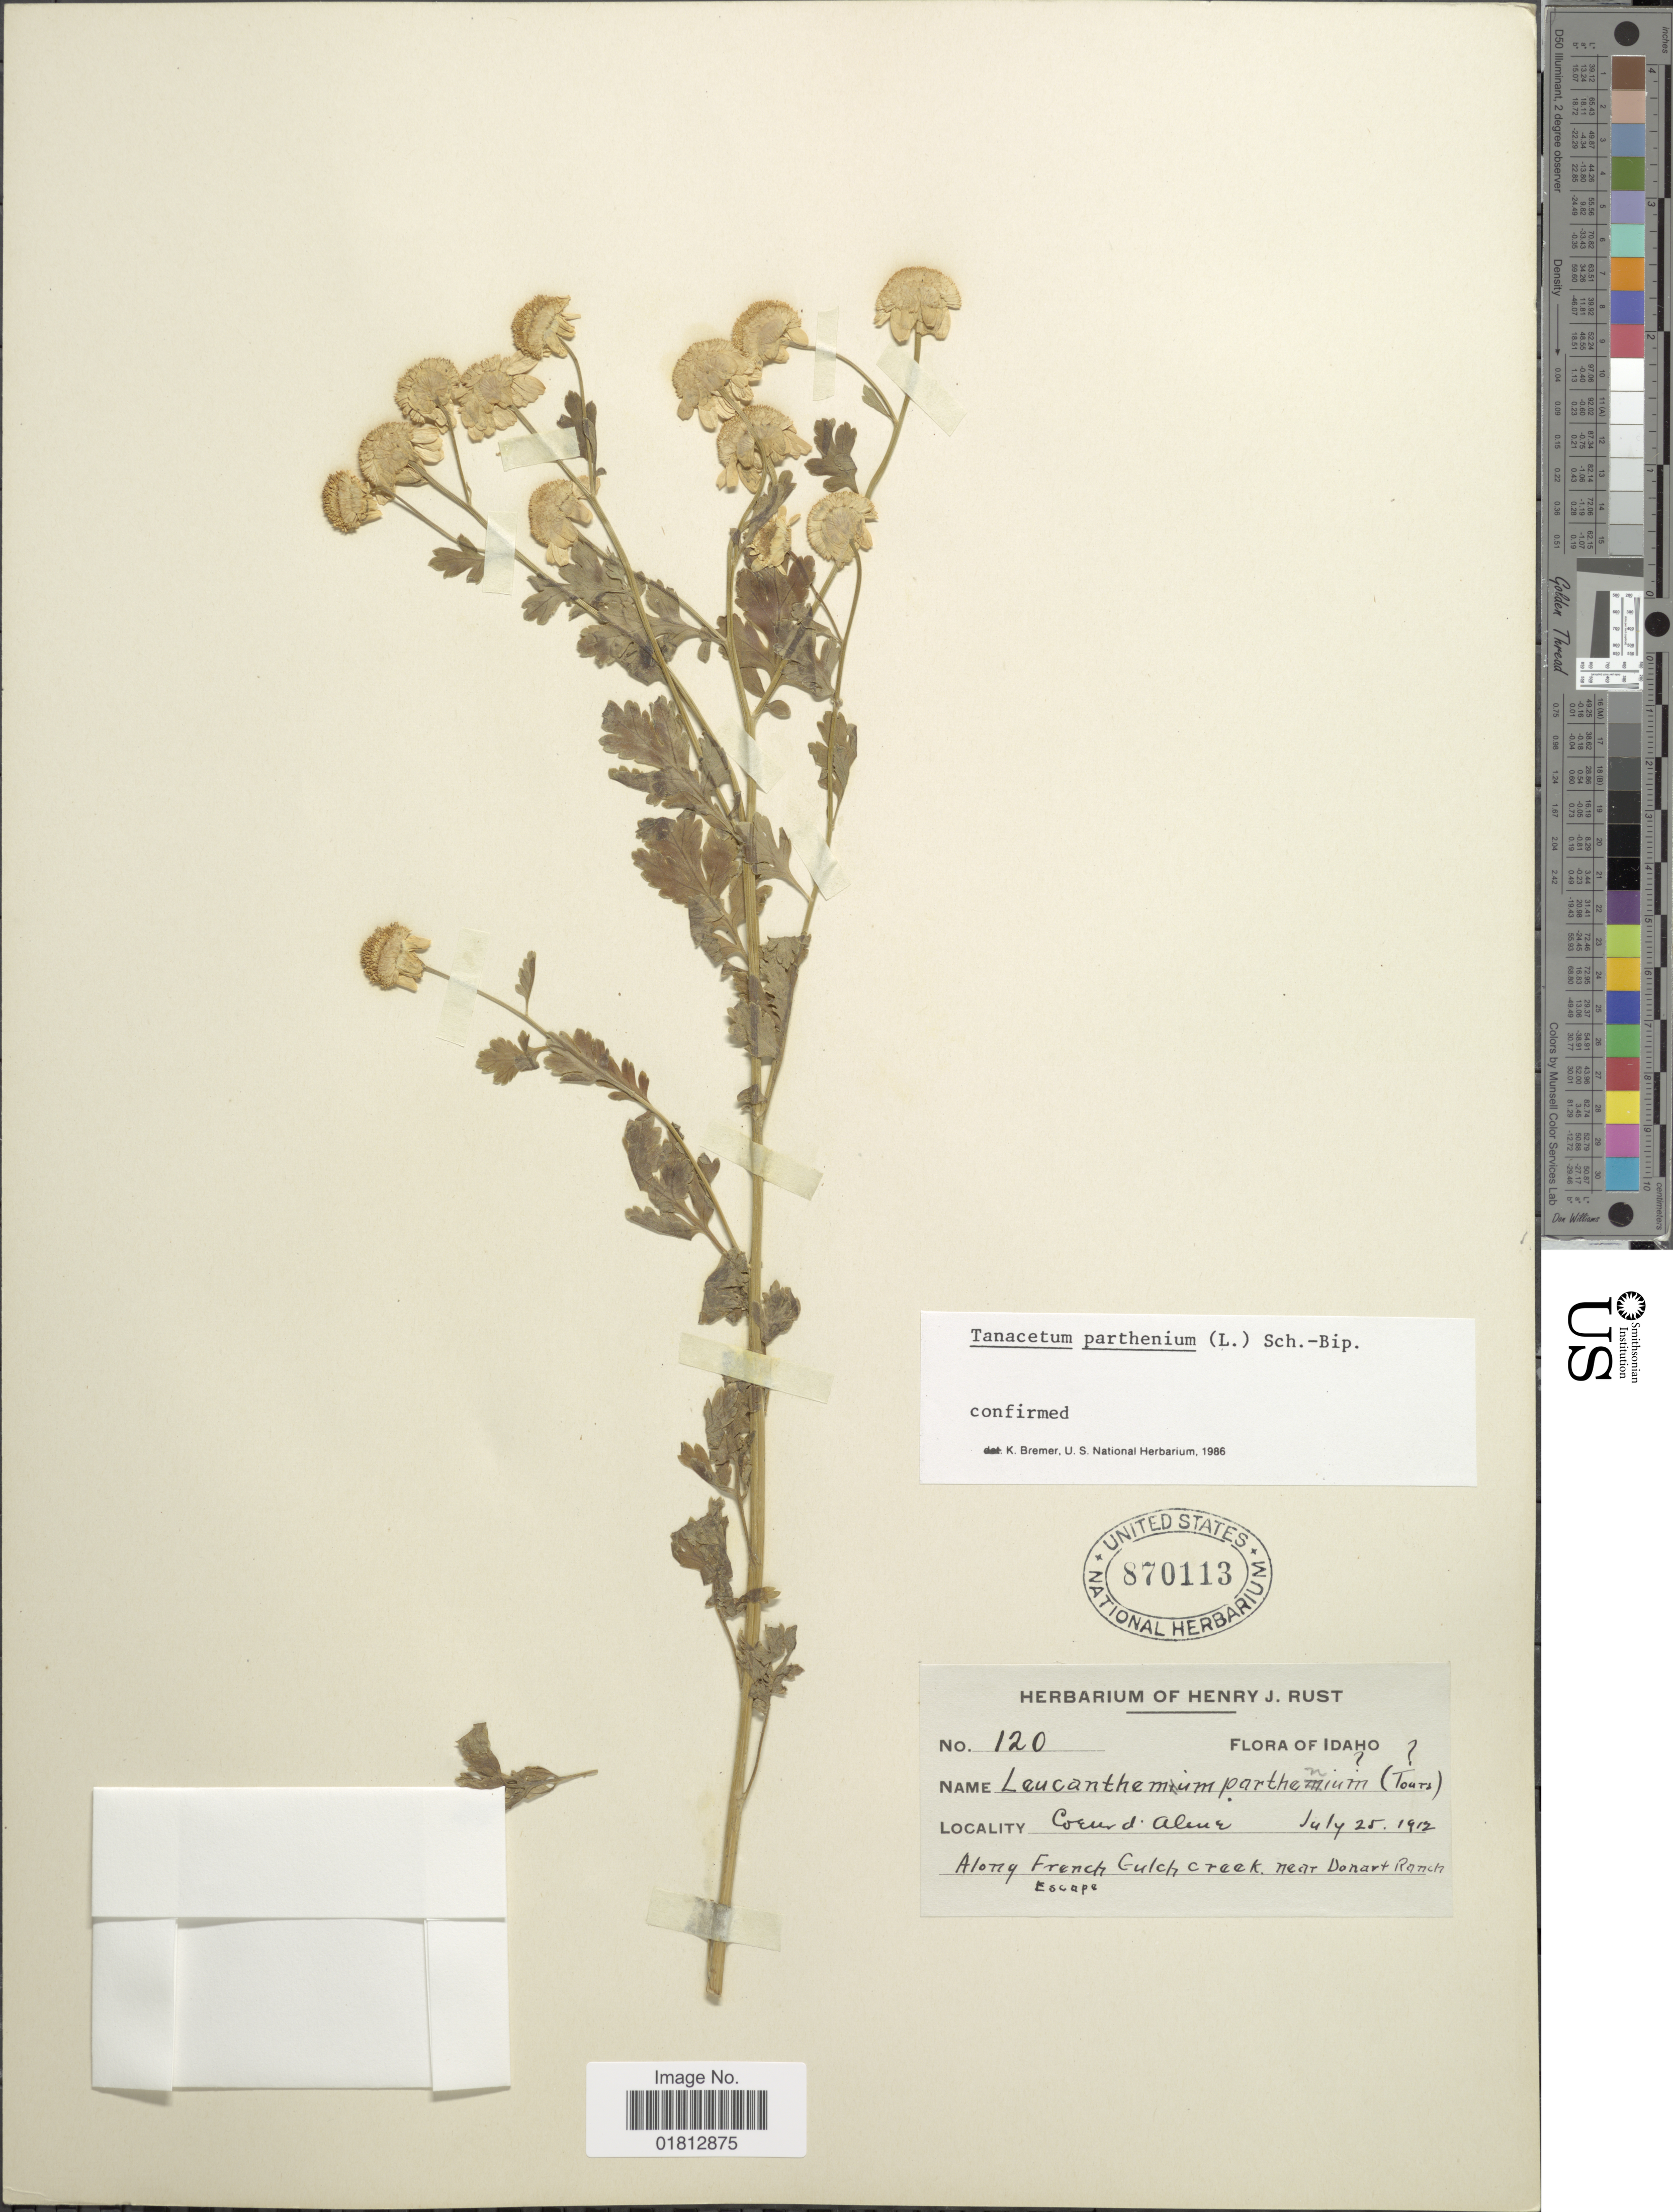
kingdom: Plantae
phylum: Tracheophyta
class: Magnoliopsida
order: Asterales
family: Asteraceae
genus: Tanacetum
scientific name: Tanacetum parthenium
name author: (L.) Sch. Bip.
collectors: ex herb. Henry J. Rust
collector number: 120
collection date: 1912-07-25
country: United States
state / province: Idaho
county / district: Kootenai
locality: Coeur d'Alene along French Gulch Creek near Donart Ranch Escape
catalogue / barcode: US 870113